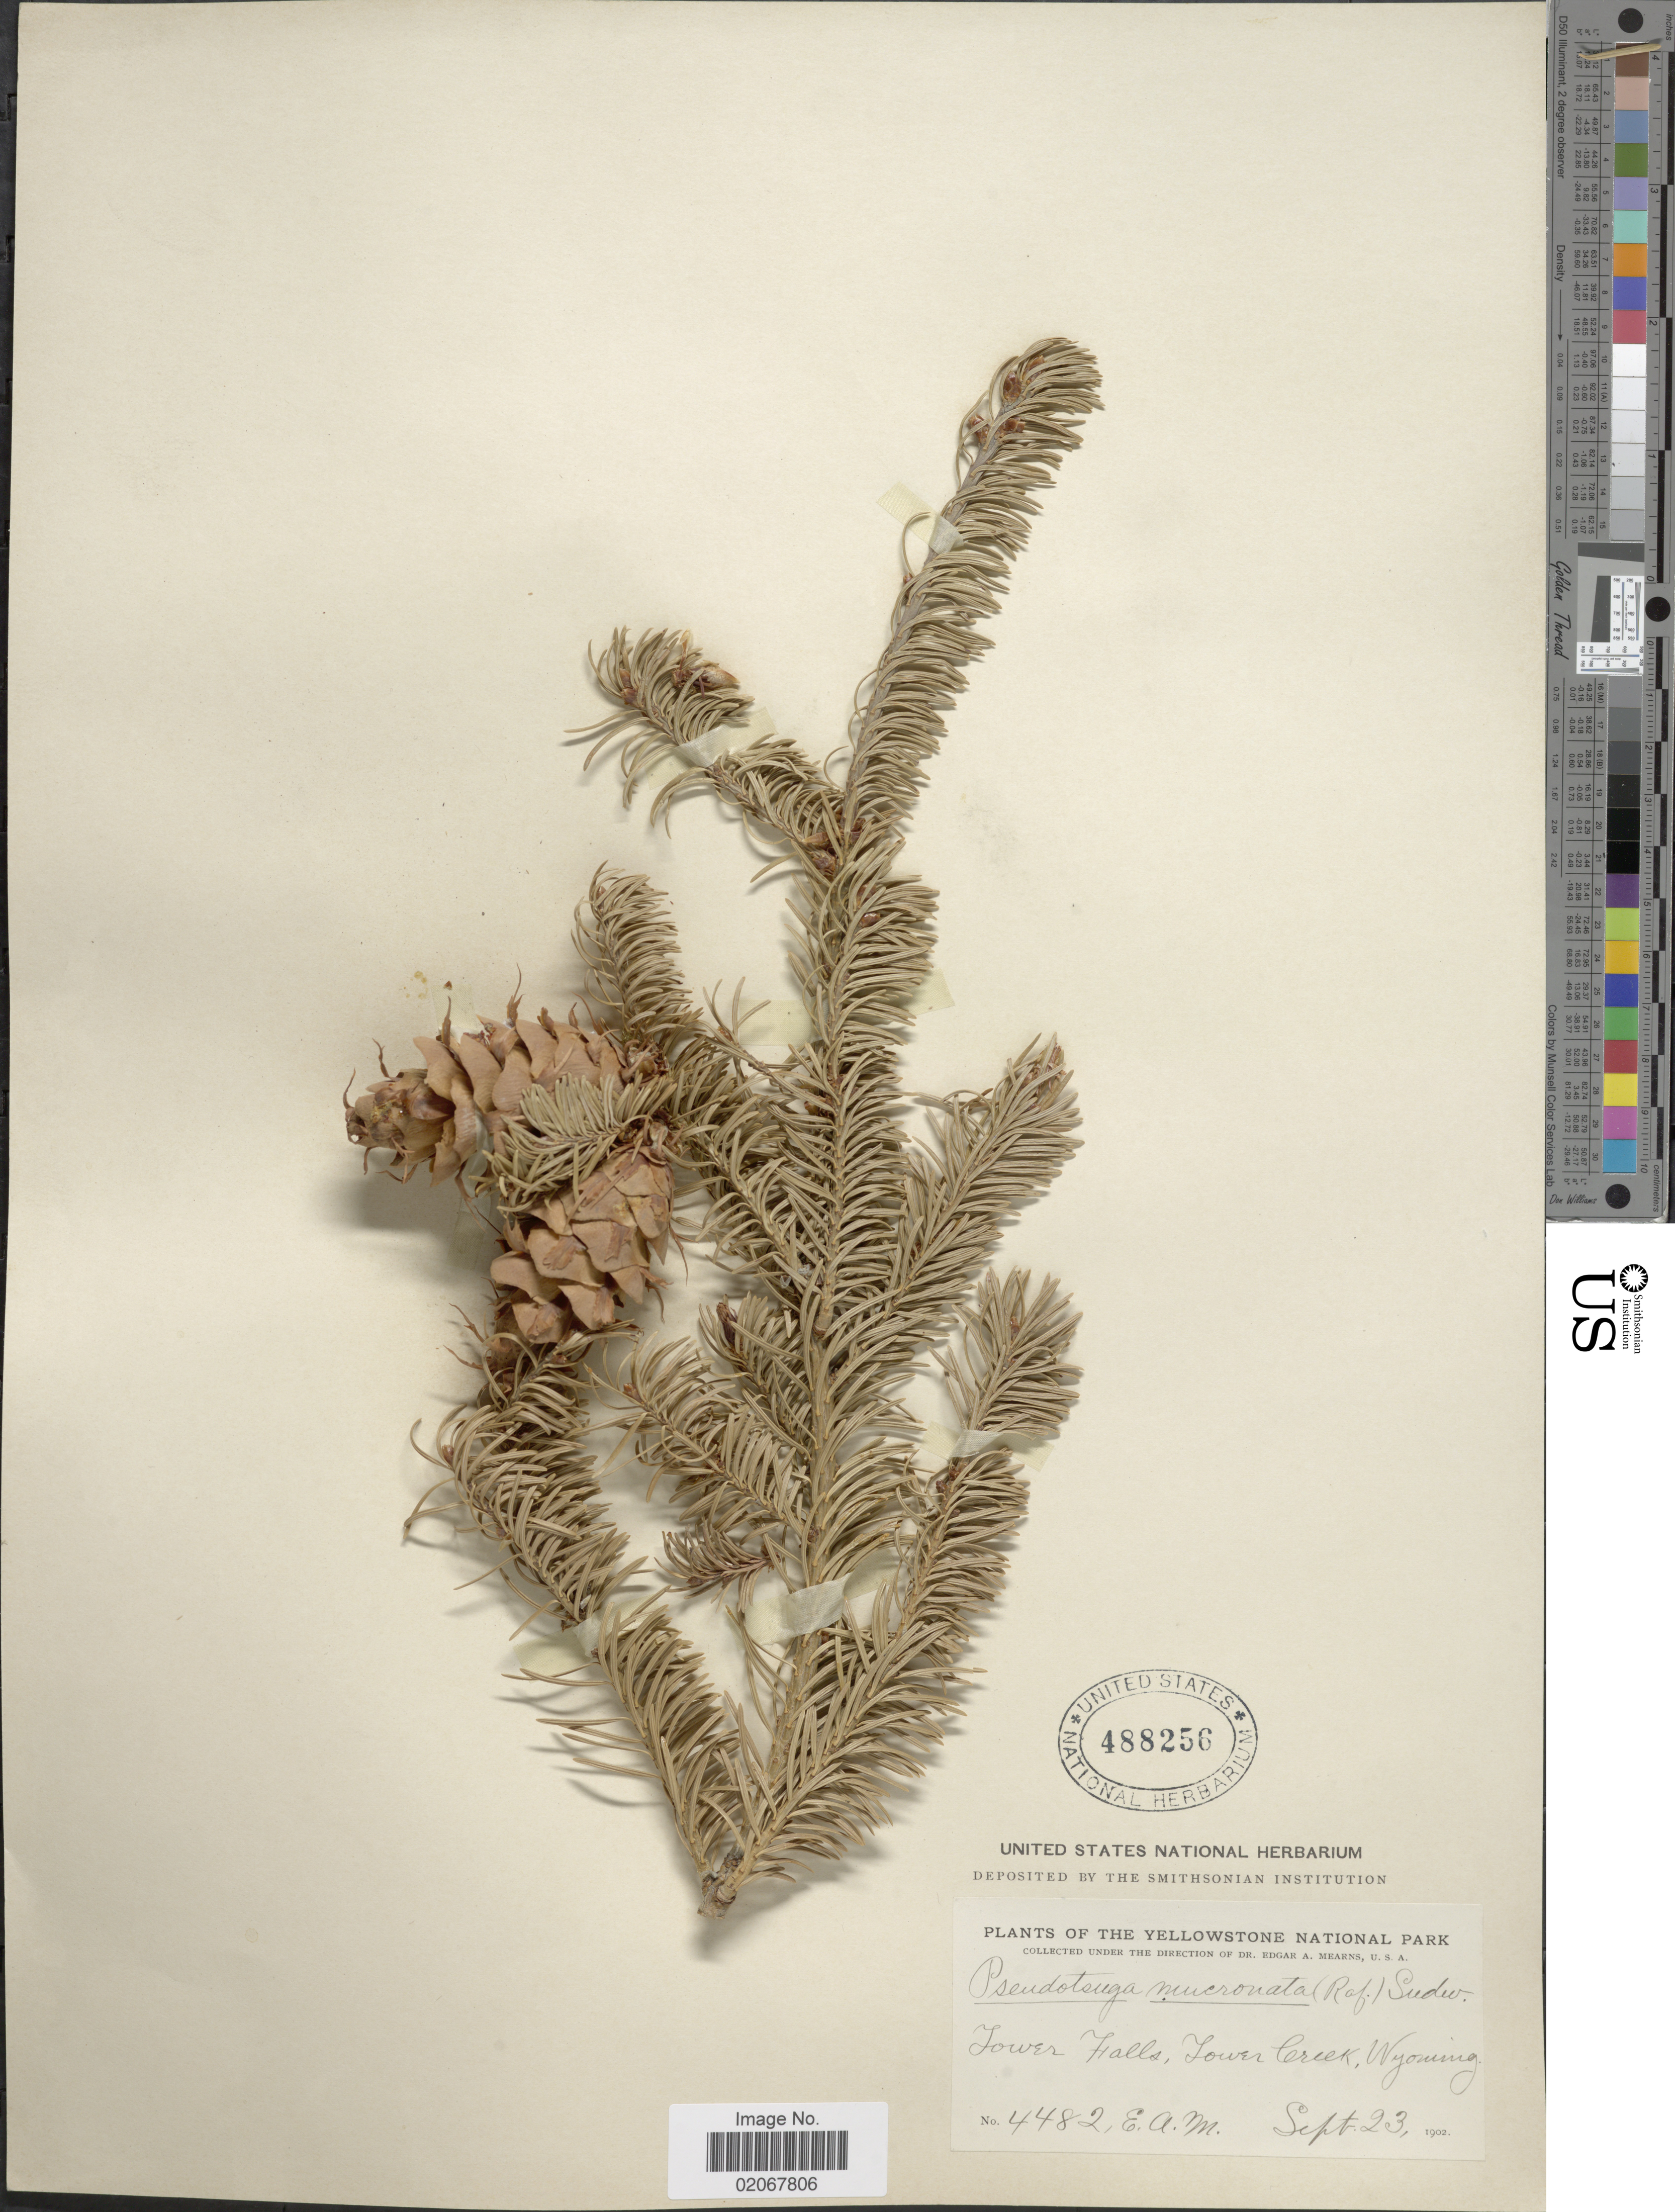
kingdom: Plantae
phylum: Tracheophyta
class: Pinopsida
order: Pinales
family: Pinaceae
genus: Pseudotsuga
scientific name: Pseudotsuga menziesii var. glauca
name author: (Beissn.) Franco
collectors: E. A. Mearns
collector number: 4482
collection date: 1902-09-23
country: United States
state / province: Wyoming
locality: Yellowstone National Park. Tower Falls, Tower Creek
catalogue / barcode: US 488256